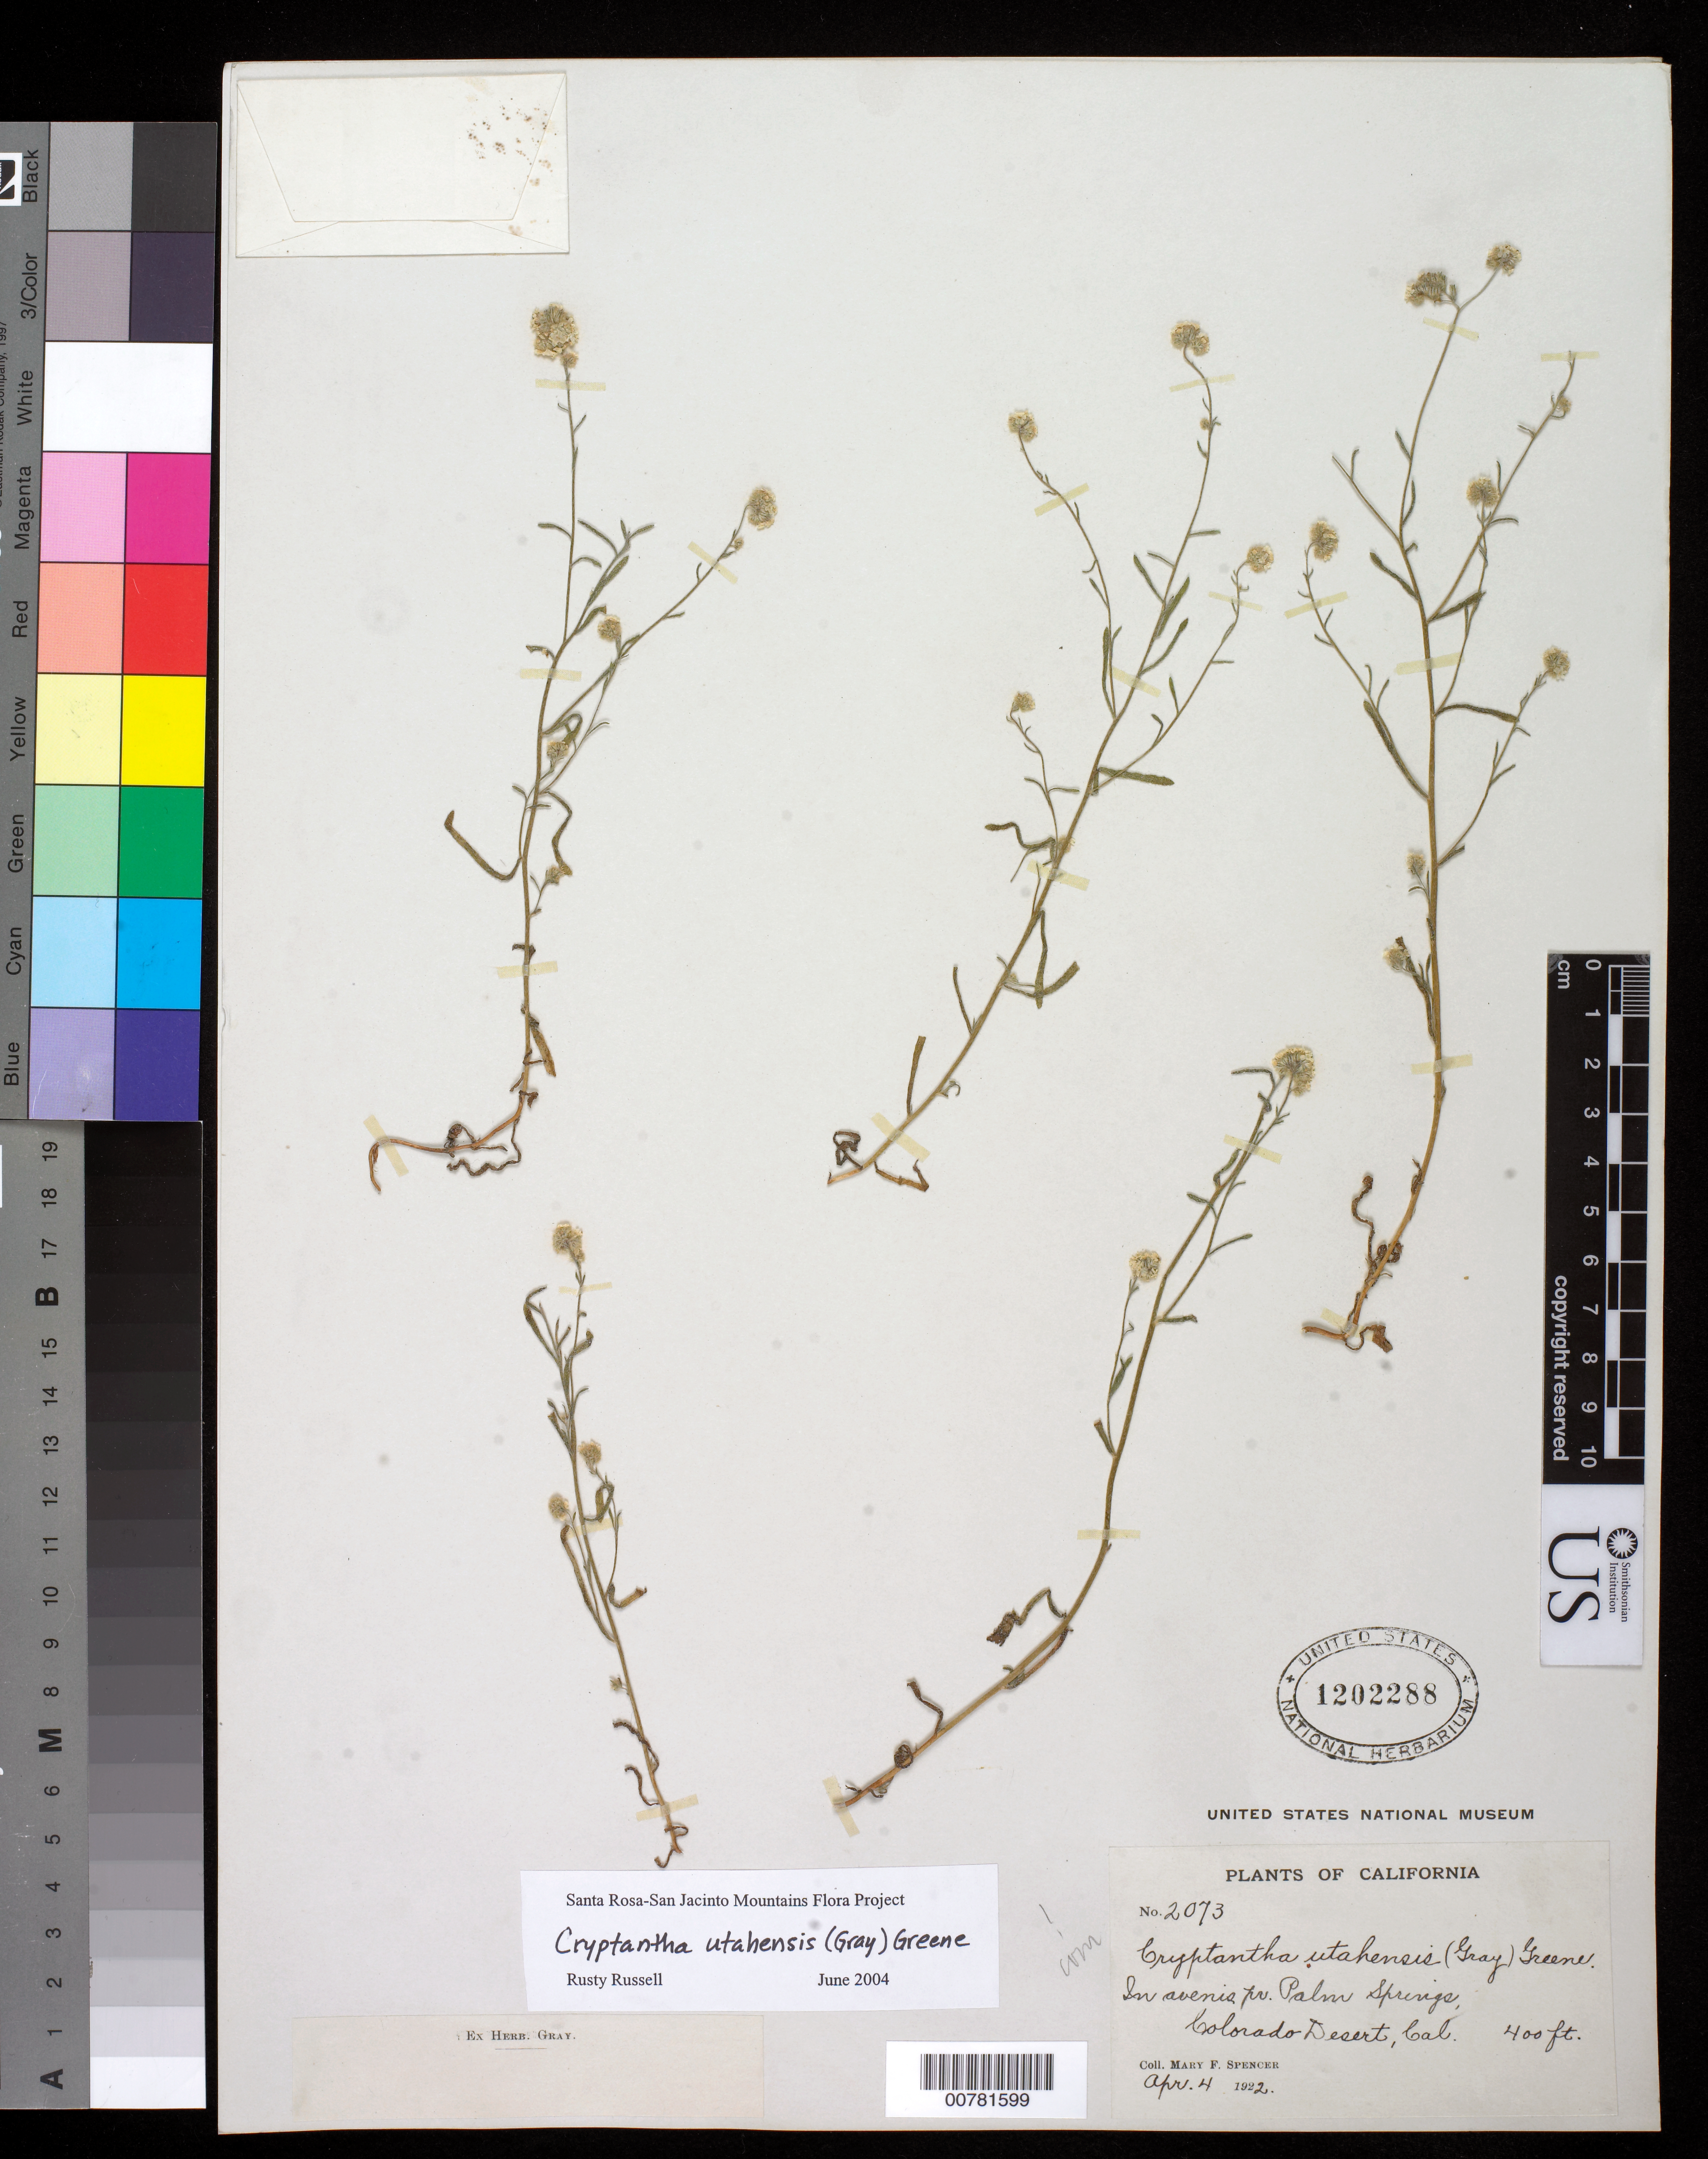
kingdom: Plantae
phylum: Tracheophyta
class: Polypodiopsida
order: Polypodiales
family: Polypodiaceae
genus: Polypodium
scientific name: Polypodium squamatum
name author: L.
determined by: Sota, E. R. de la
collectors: E. C. Leonard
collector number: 3775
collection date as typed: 17 Apr 1920 04 May 1920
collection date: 1920-04-17/1920-05-04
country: Haiti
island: Hispaniola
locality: Mission vicinity, Fonds Varettes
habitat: On dry rocks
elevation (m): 1000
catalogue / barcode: US 1076134